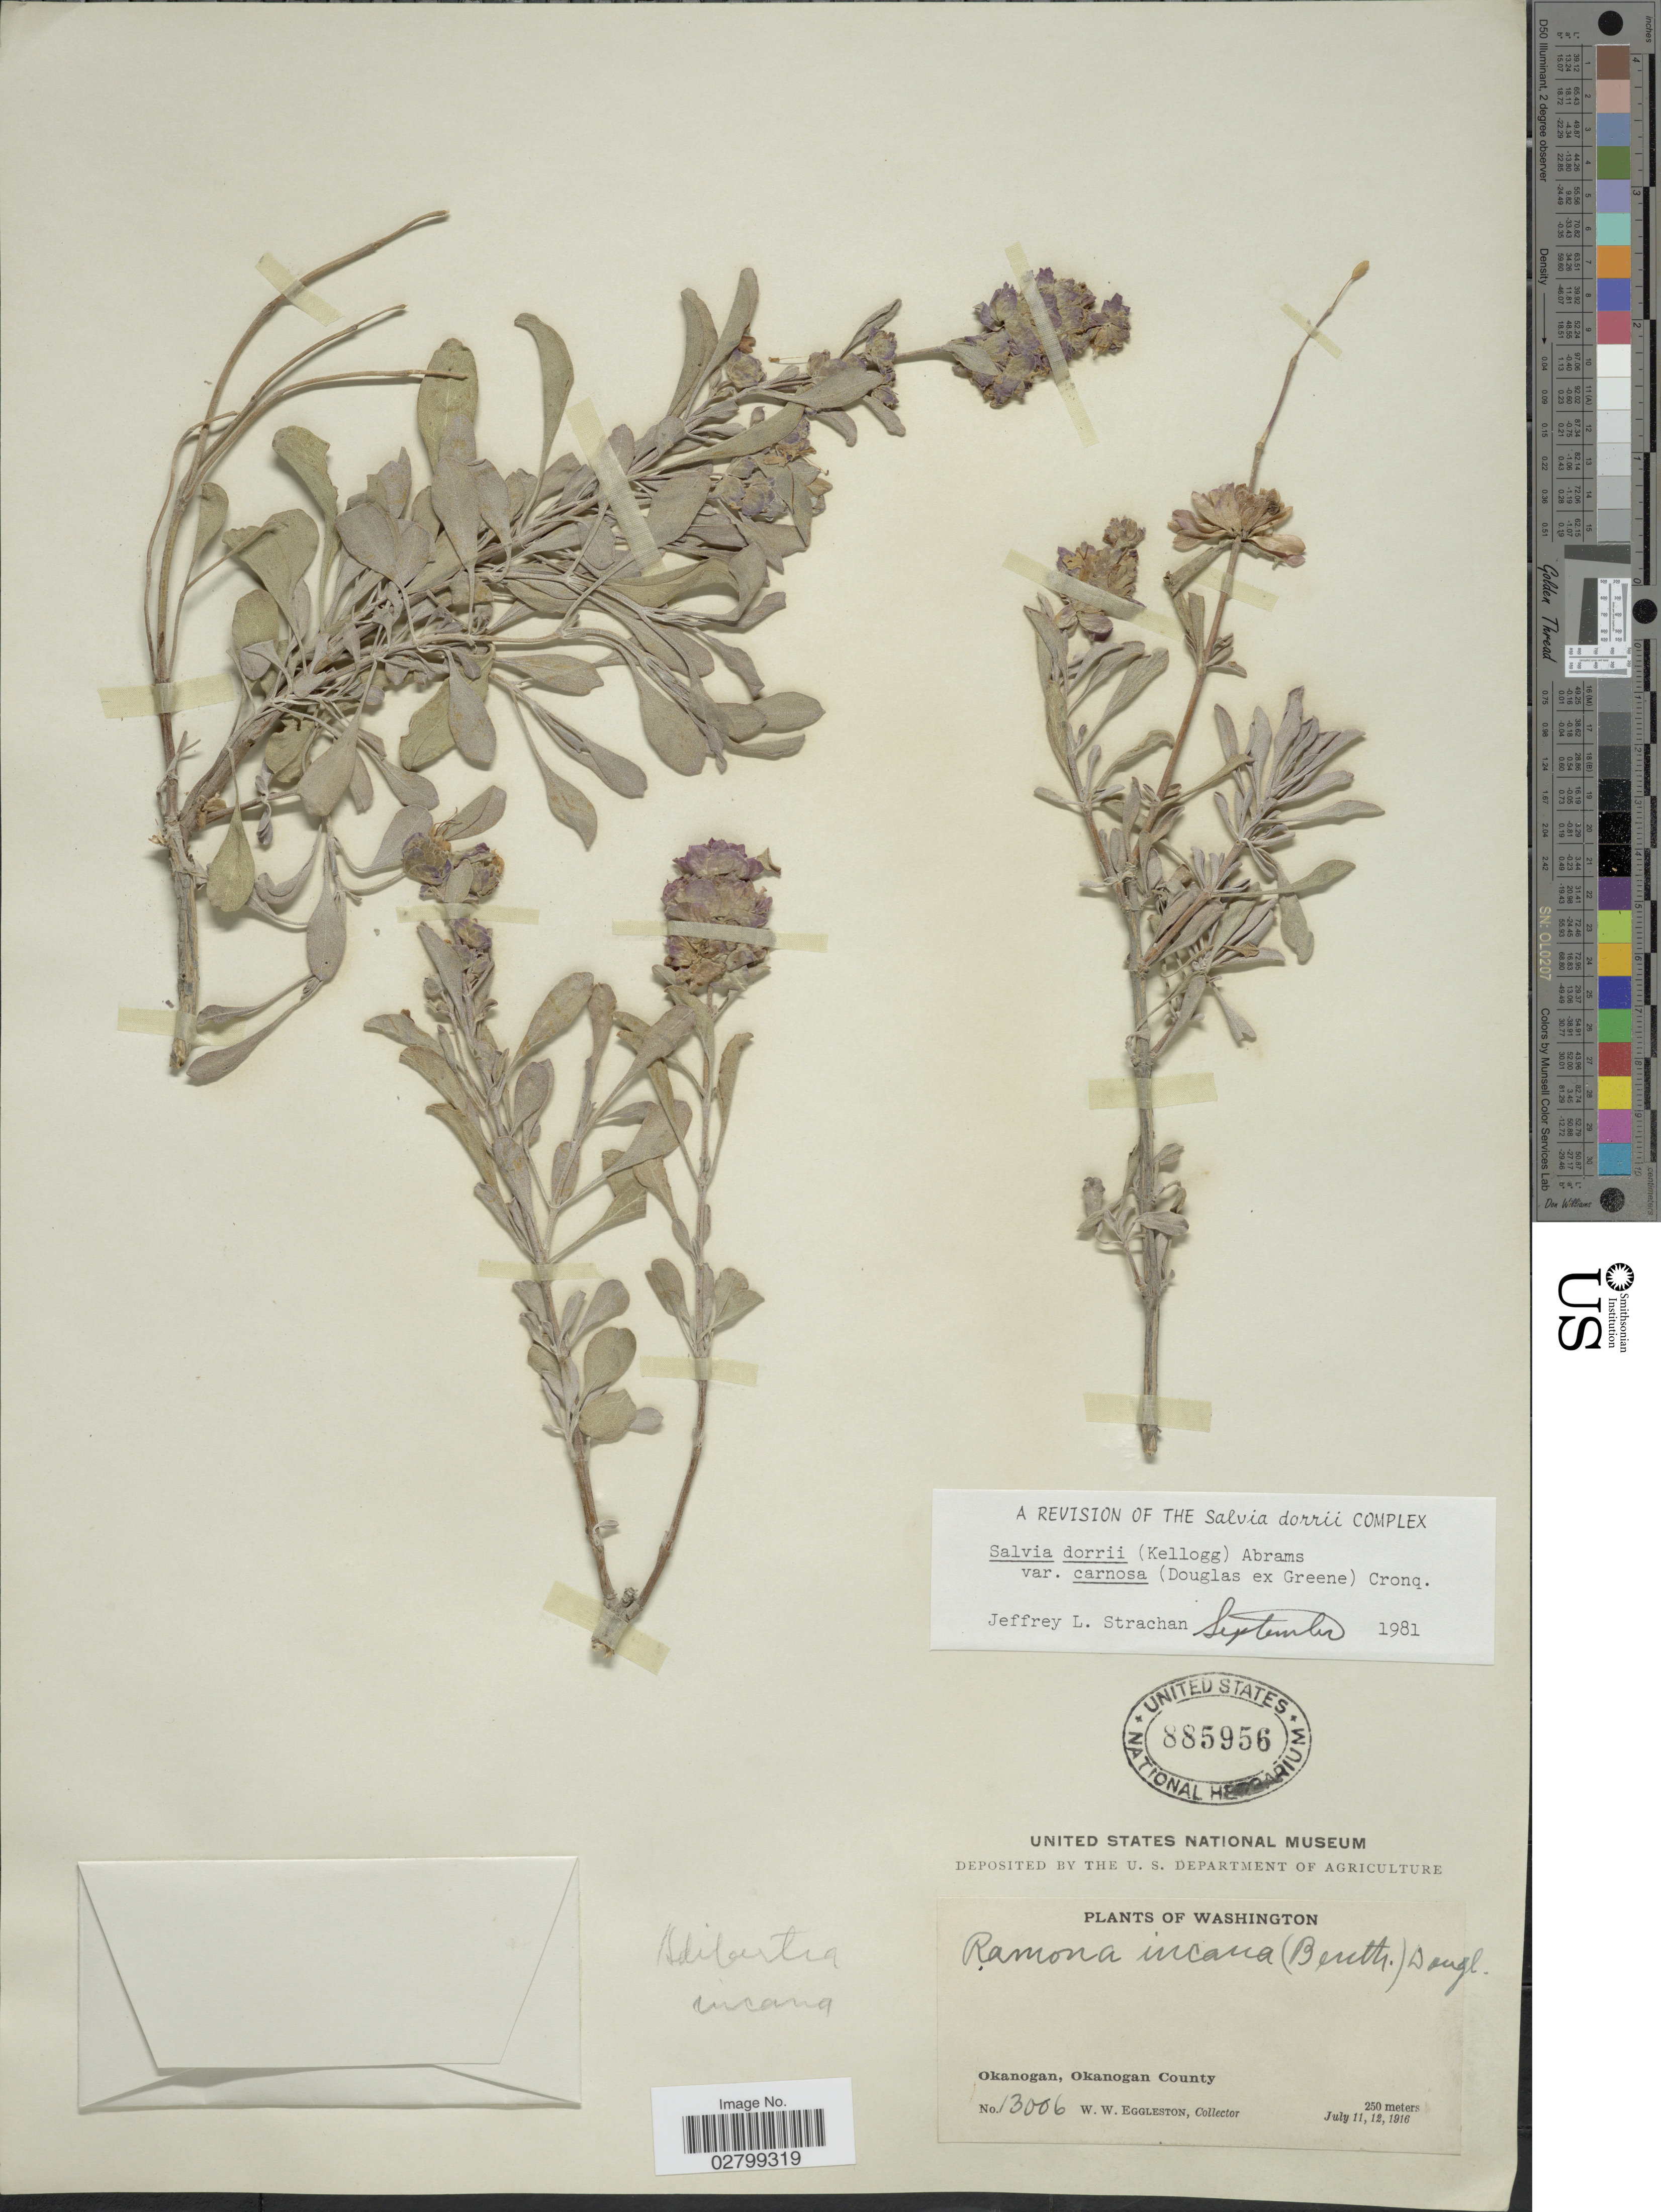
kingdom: Plantae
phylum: Tracheophyta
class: Magnoliopsida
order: Lamiales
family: Lamiaceae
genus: Salvia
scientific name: Salvia dorrii var. carnosa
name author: (Dougl.) Abrams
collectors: W. W. Eggleston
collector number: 13006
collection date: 1916-07-11/1916-07-12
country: United States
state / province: Washington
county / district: Okanogan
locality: Okanogan, Okanogan County.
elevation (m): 250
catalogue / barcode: US 885956